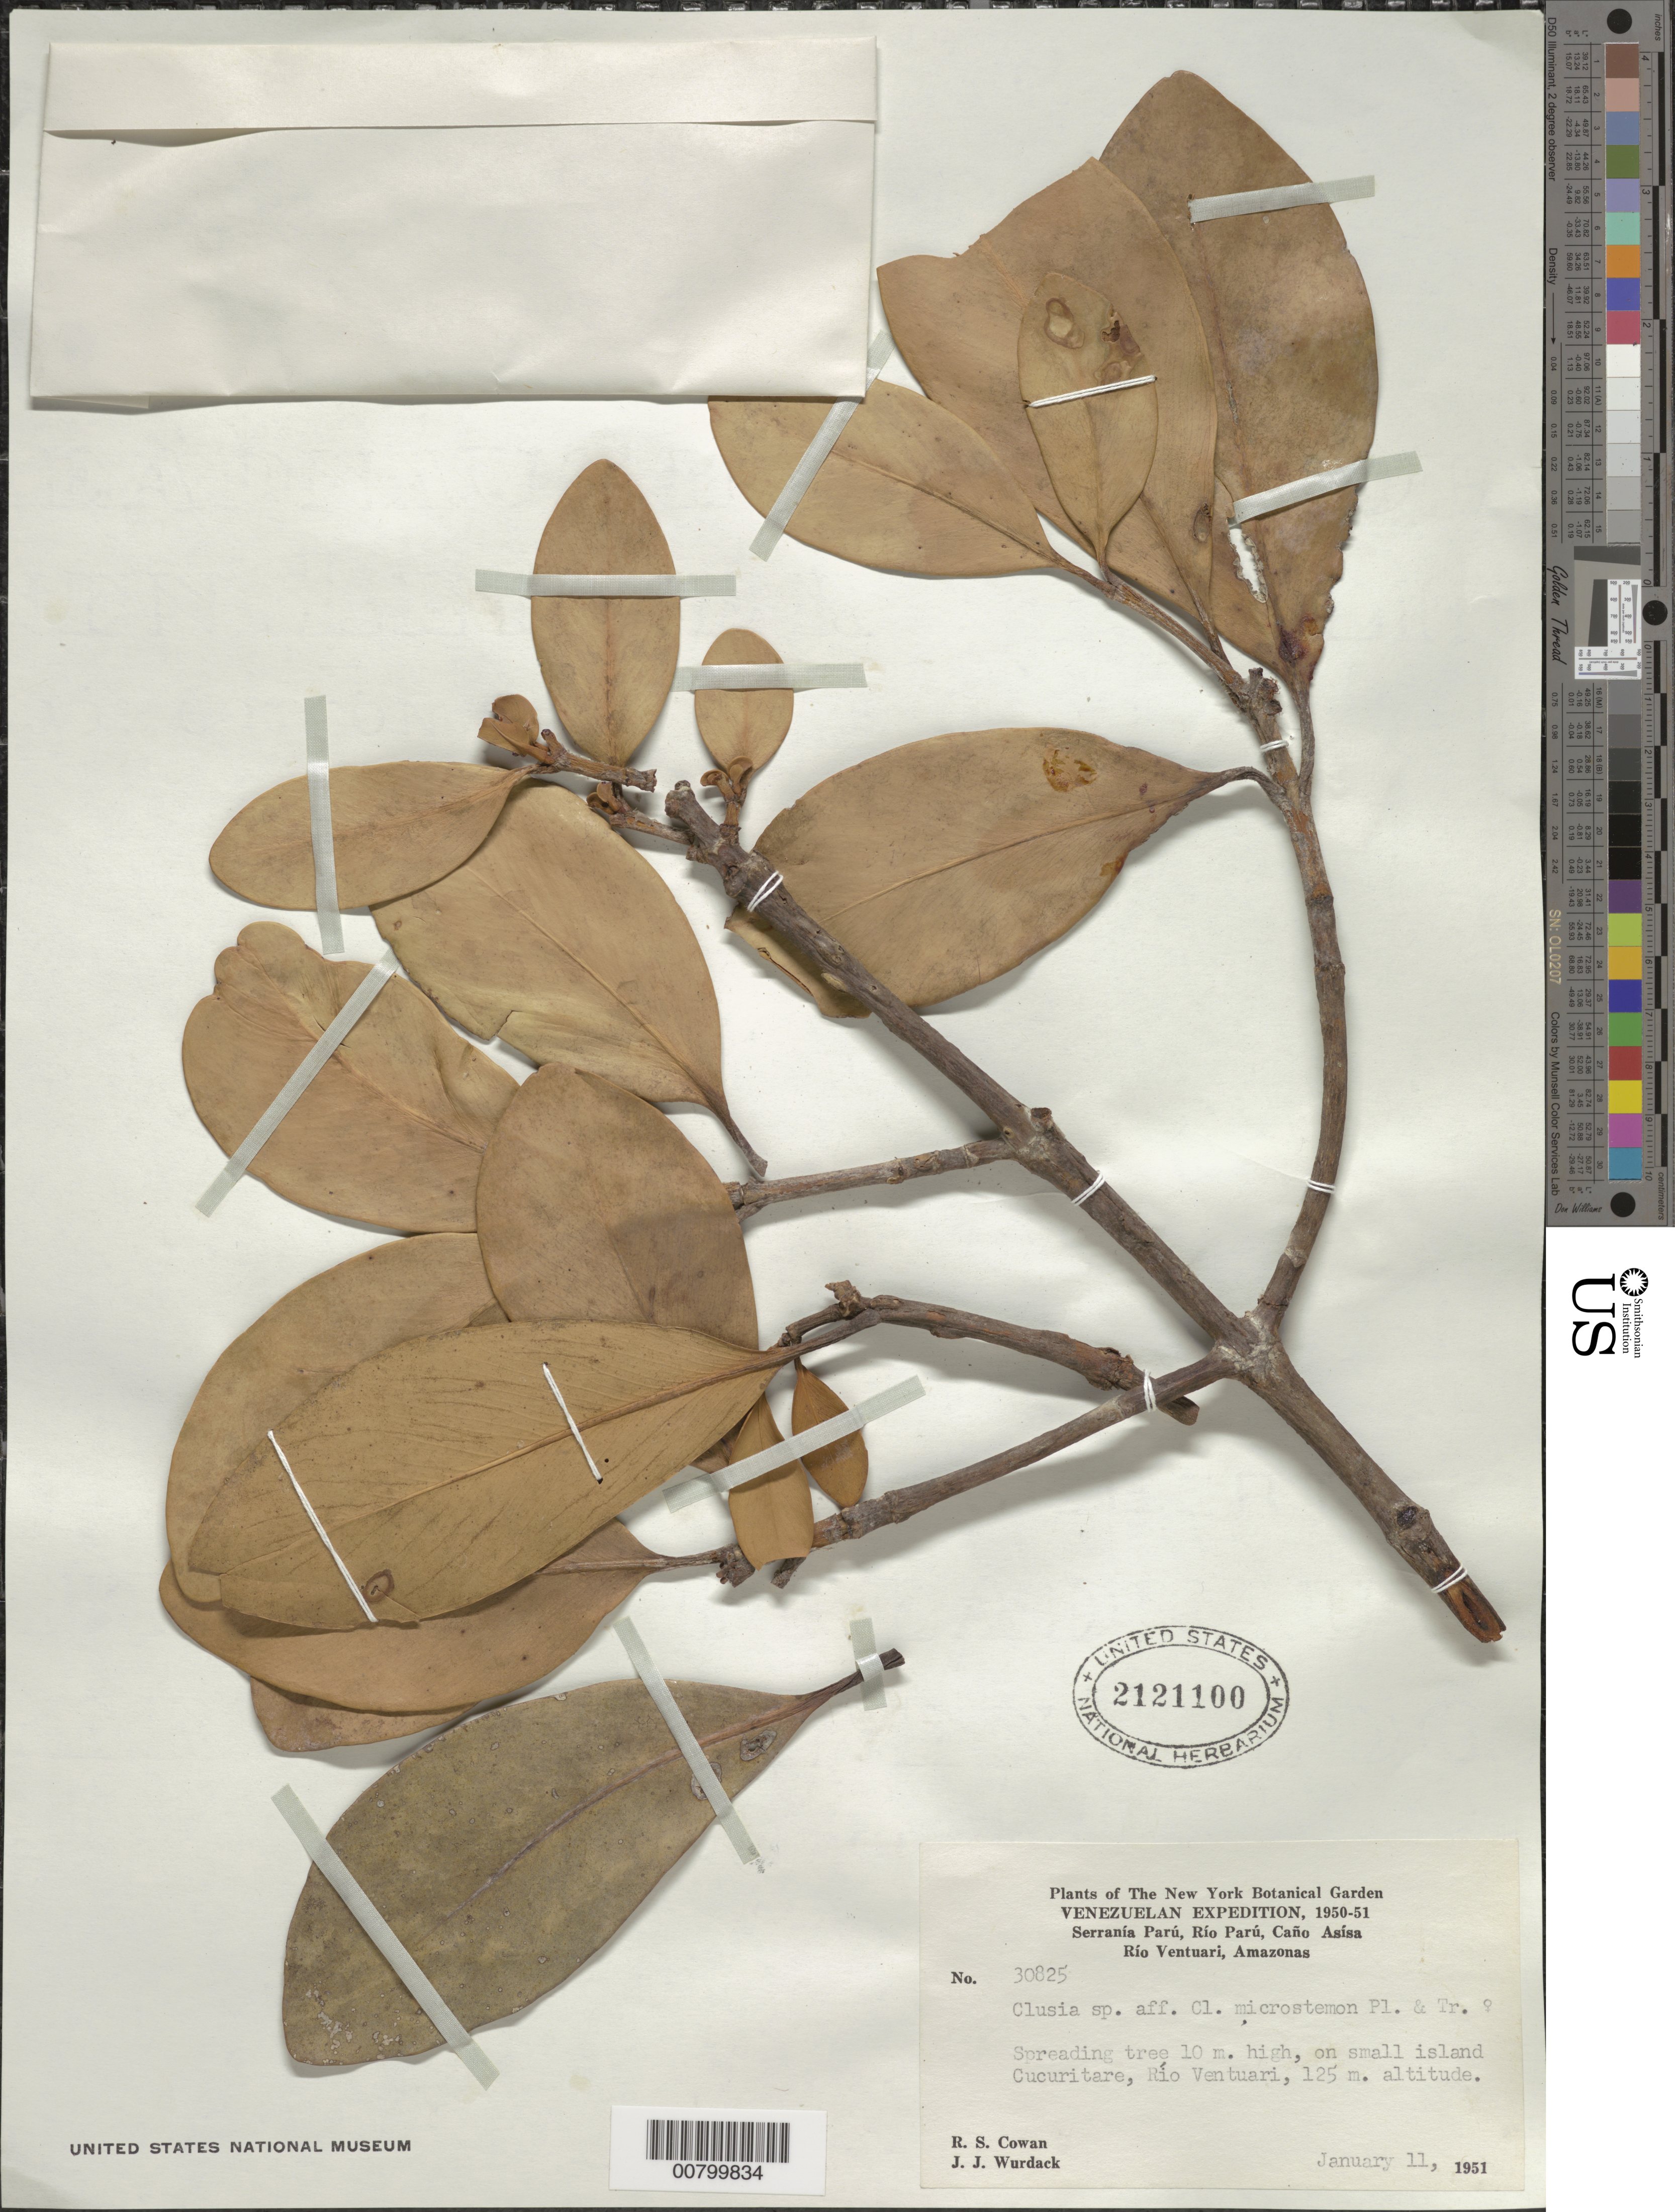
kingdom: Plantae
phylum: Tracheophyta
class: Magnoliopsida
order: Malpighiales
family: Clusiaceae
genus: Clusia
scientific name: Clusia microstemon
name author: Planch. & Triana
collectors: R. S. Cowan & J. J. Wurdack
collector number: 30825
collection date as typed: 11-Jan-51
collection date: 1951-01-11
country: Venezuela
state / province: Amazonas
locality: Serranía Parú, Río Parú, Caño Asisa, Río Ventuari, small island Cucuritate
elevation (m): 125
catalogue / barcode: US 2121100